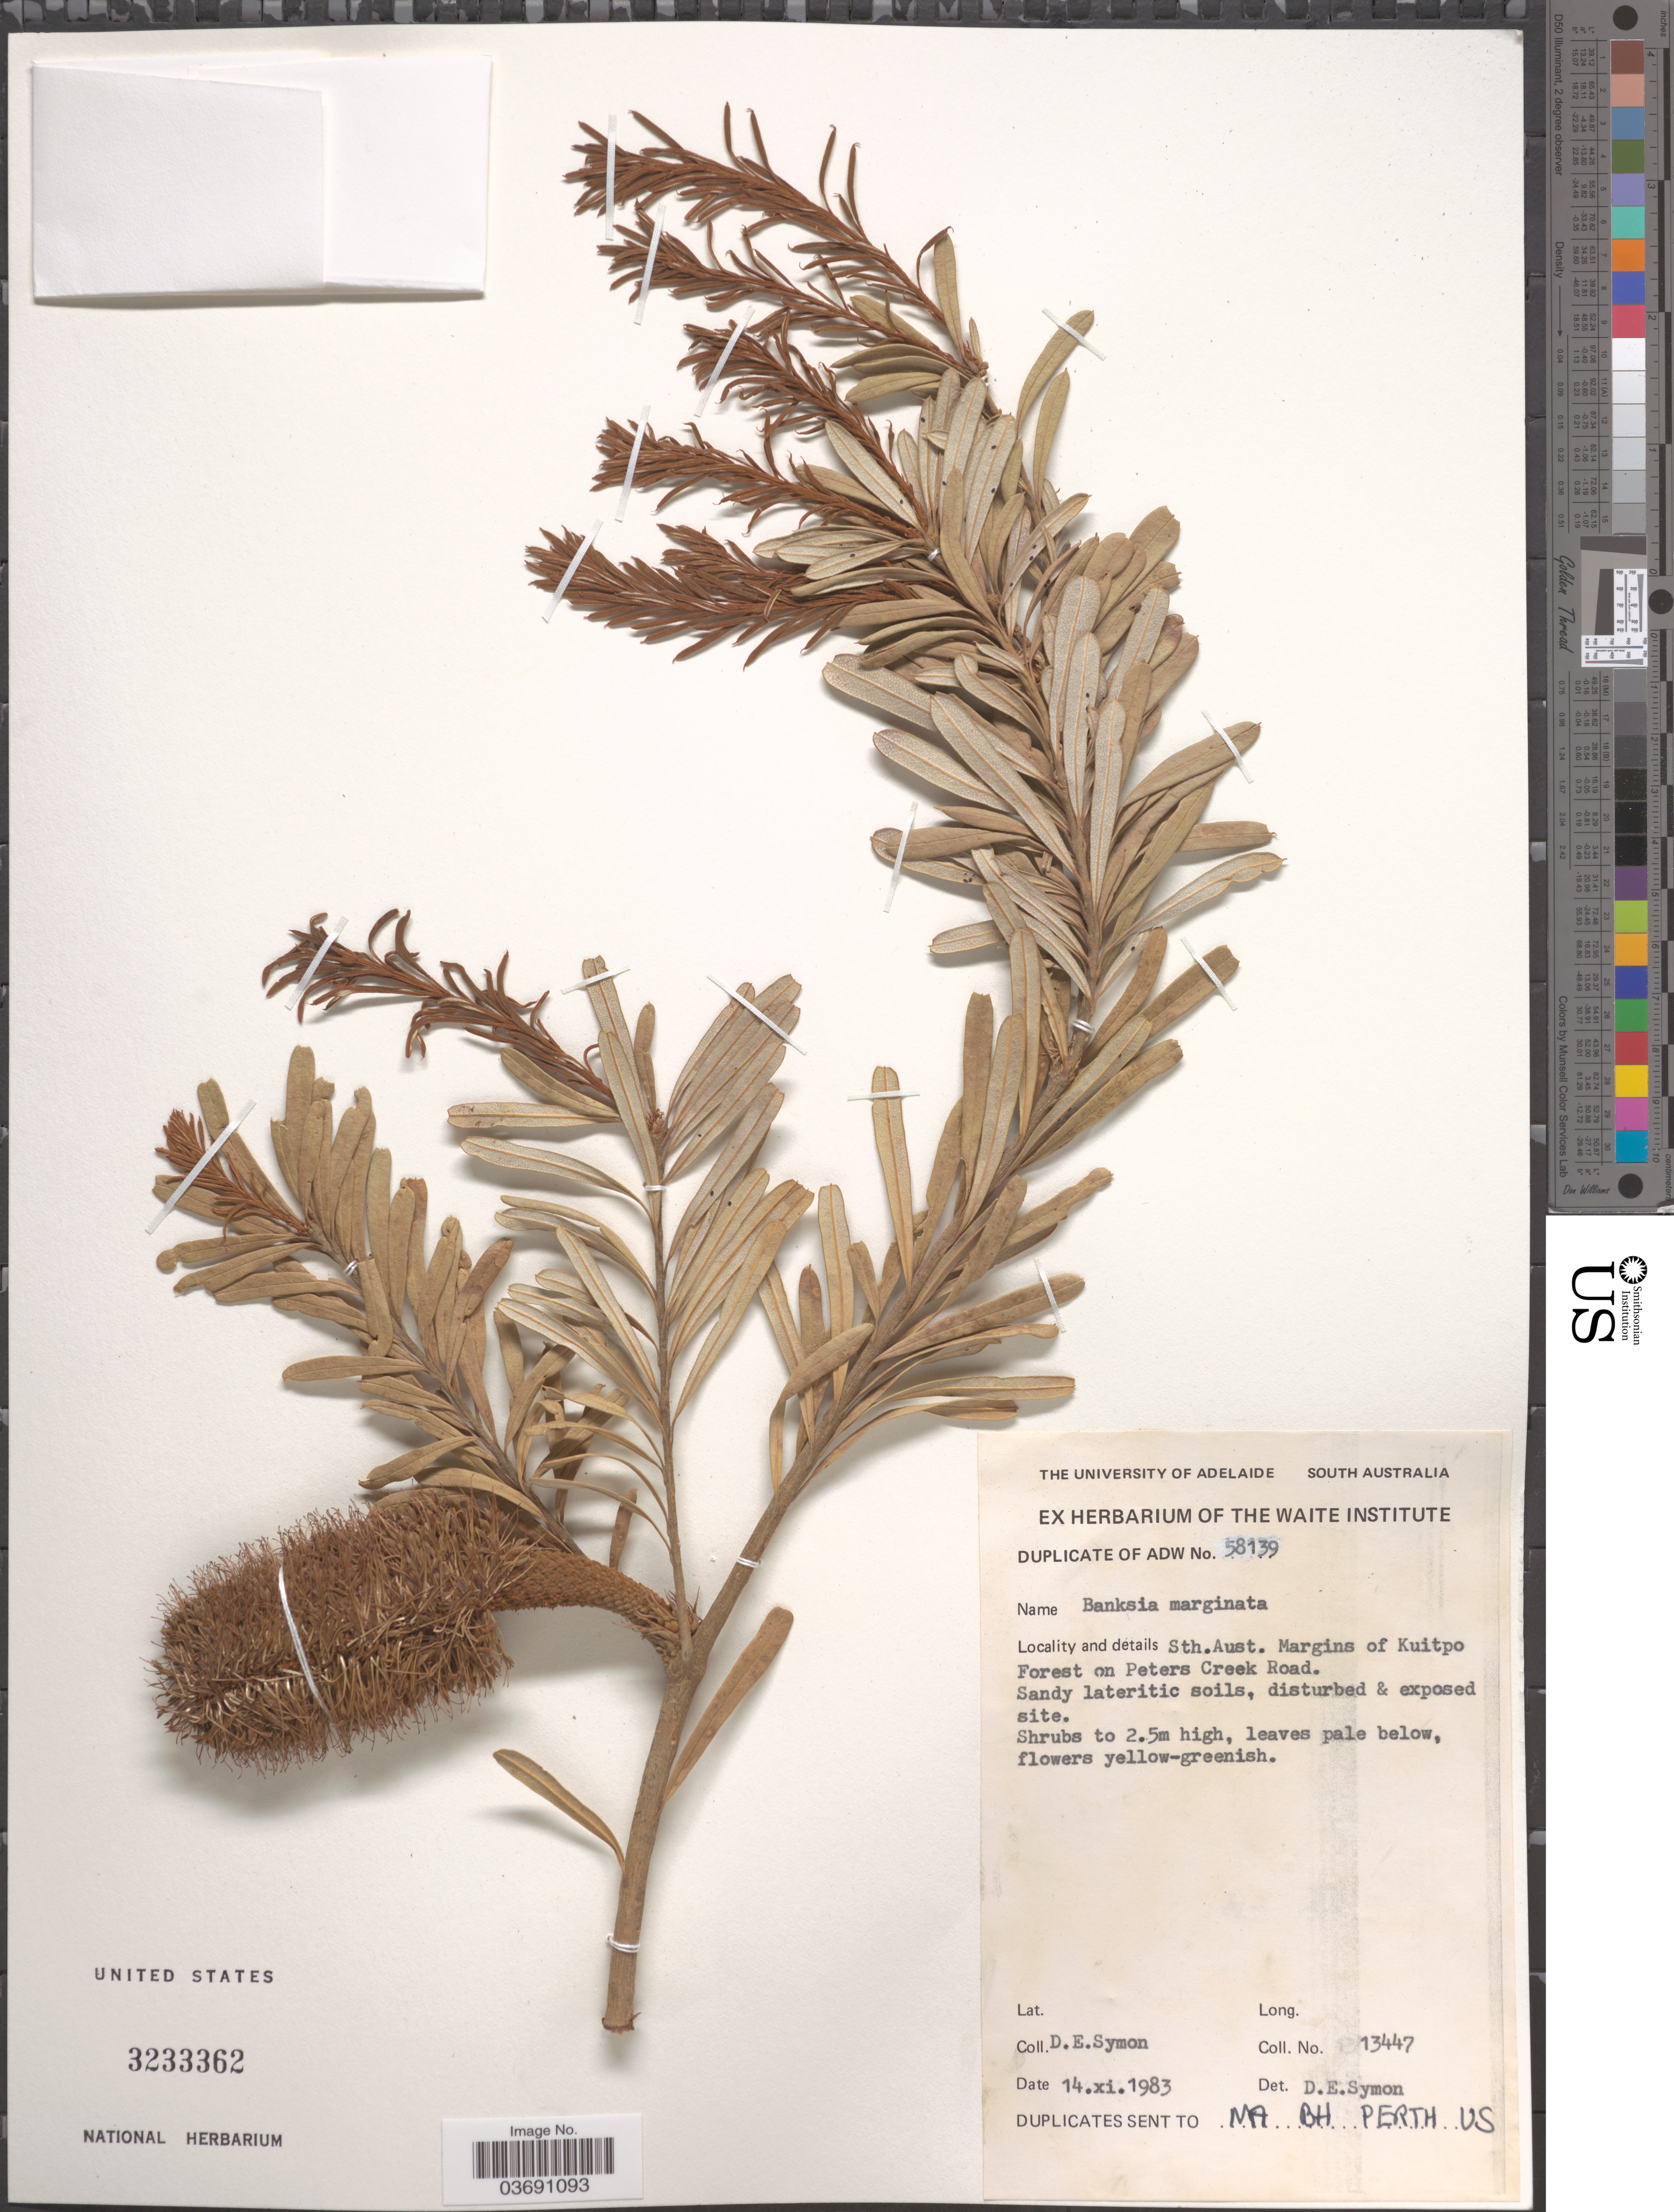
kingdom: Plantae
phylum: Tracheophyta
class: Magnoliopsida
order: Proteales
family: Proteaceae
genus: Banksia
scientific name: Banksia marginata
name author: Cav.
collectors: D. Symon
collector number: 13447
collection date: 1983-11-14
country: Australia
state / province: South Australia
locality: Sth. Aust. Margins of Kuitpo Forest on Peters Creek Road.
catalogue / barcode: US 3233362